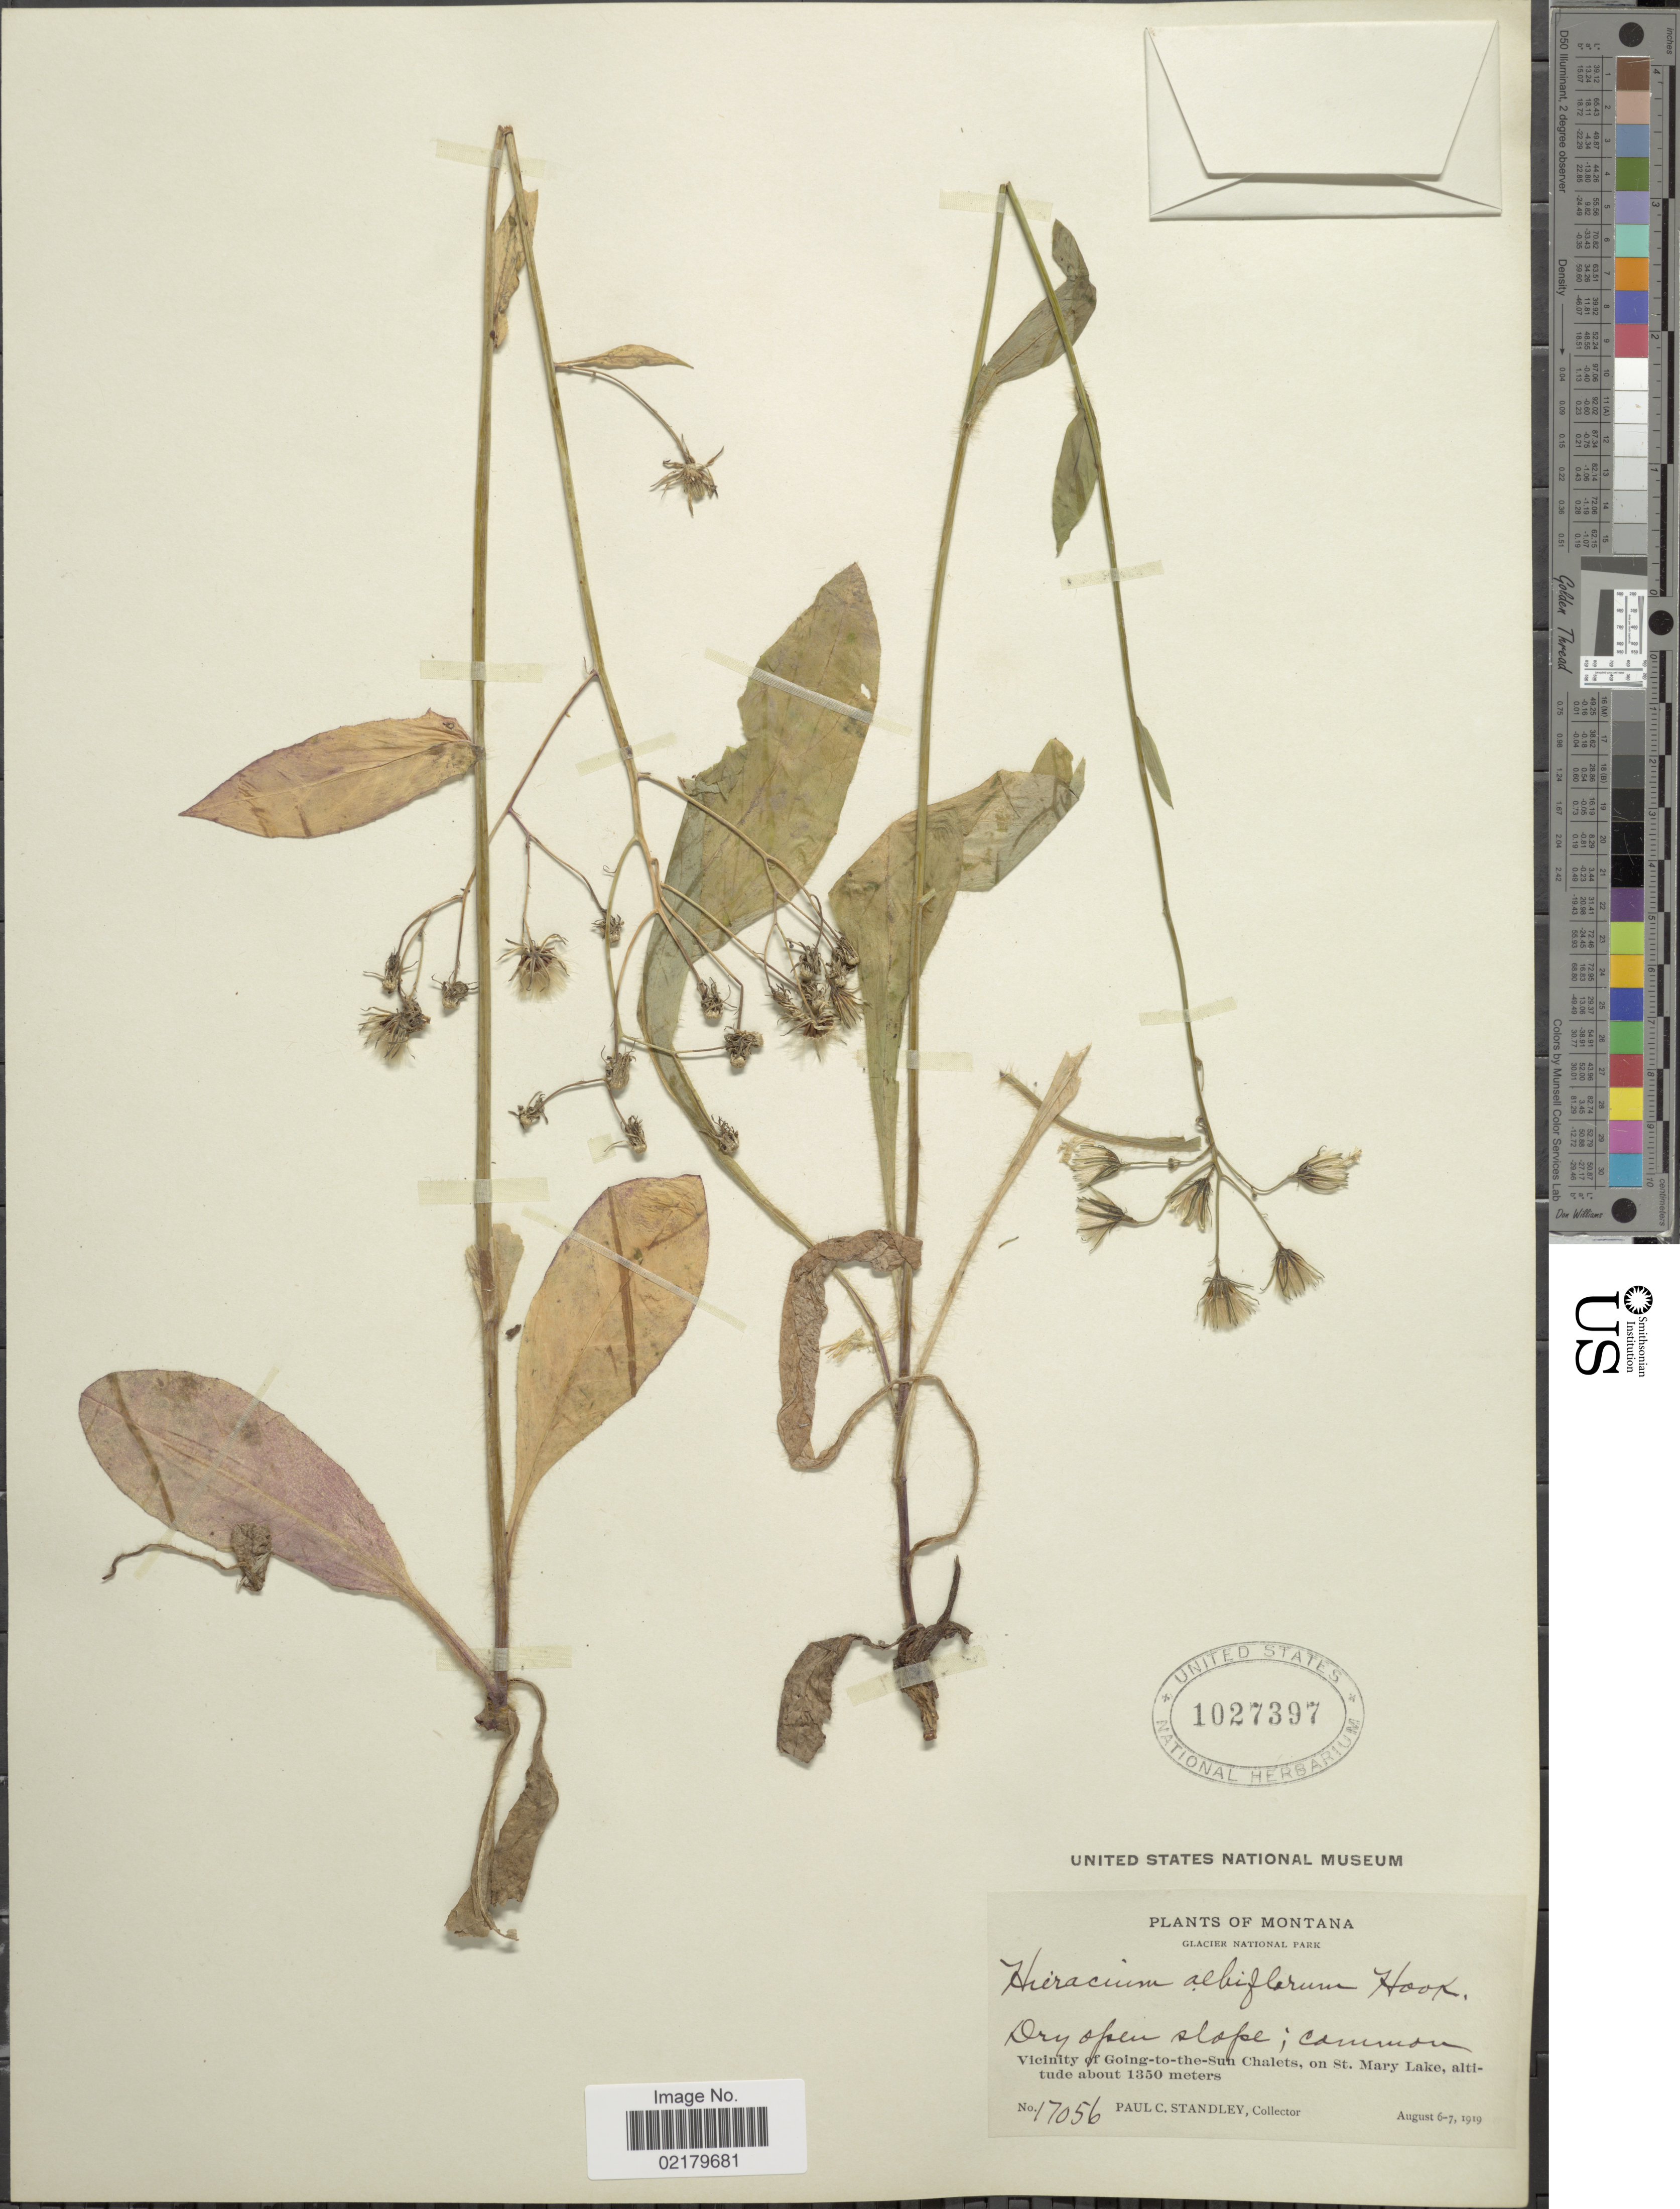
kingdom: Plantae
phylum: Tracheophyta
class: Magnoliopsida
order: Asterales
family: Asteraceae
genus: Hieracium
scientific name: Hieracium albiflorum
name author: Hook.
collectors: P. C. Standley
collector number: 17056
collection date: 1919-08-06/1919-08-07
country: United States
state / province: Montana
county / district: Glacier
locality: Glacier National Park, Dry slope; common, Vicinity of Going-to-the-Sun Chalets, on St Mary Lake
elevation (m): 1350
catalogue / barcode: US 1027397